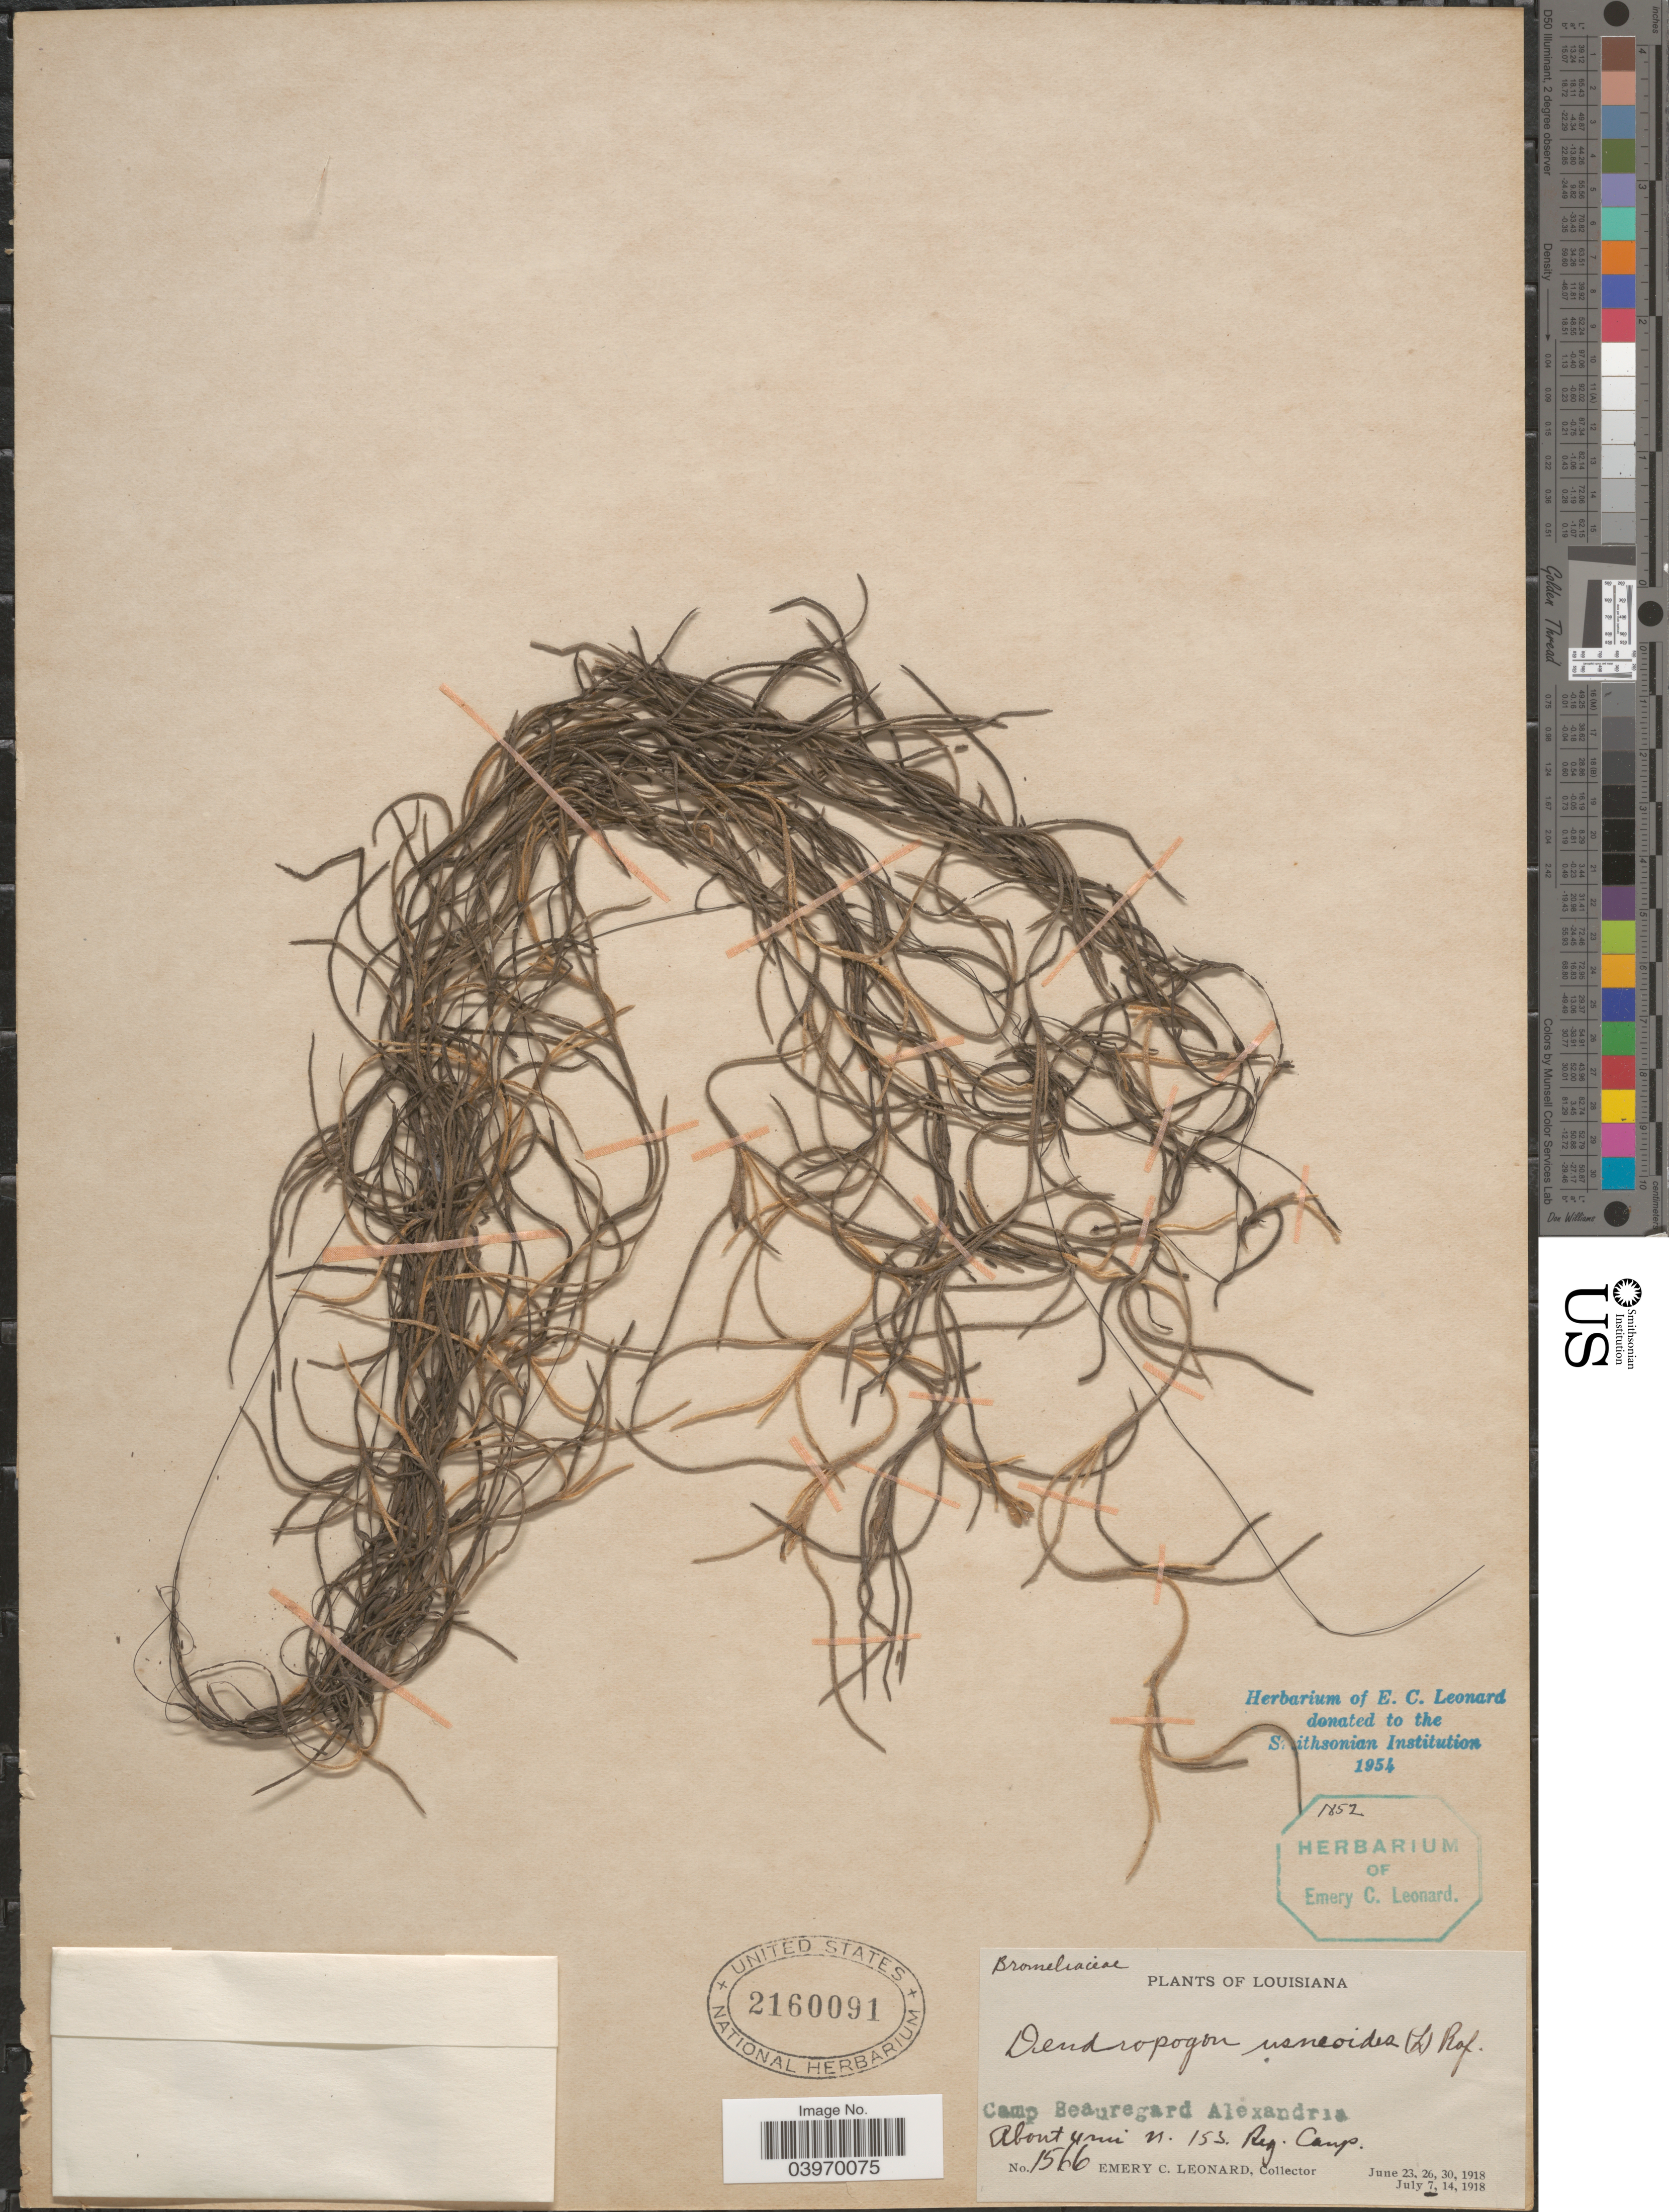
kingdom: Plantae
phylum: Tracheophyta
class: Liliopsida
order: Poales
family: Bromeliaceae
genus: Tillandsia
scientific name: Tillandsia usneoides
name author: (L.) L.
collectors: E. C. Leonard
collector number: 1566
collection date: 1918-07-07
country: United States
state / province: Louisiana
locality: Camp Beauregard Alexandria. About 4 mi. N. 153. Reg. Camp.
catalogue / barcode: US 2160091